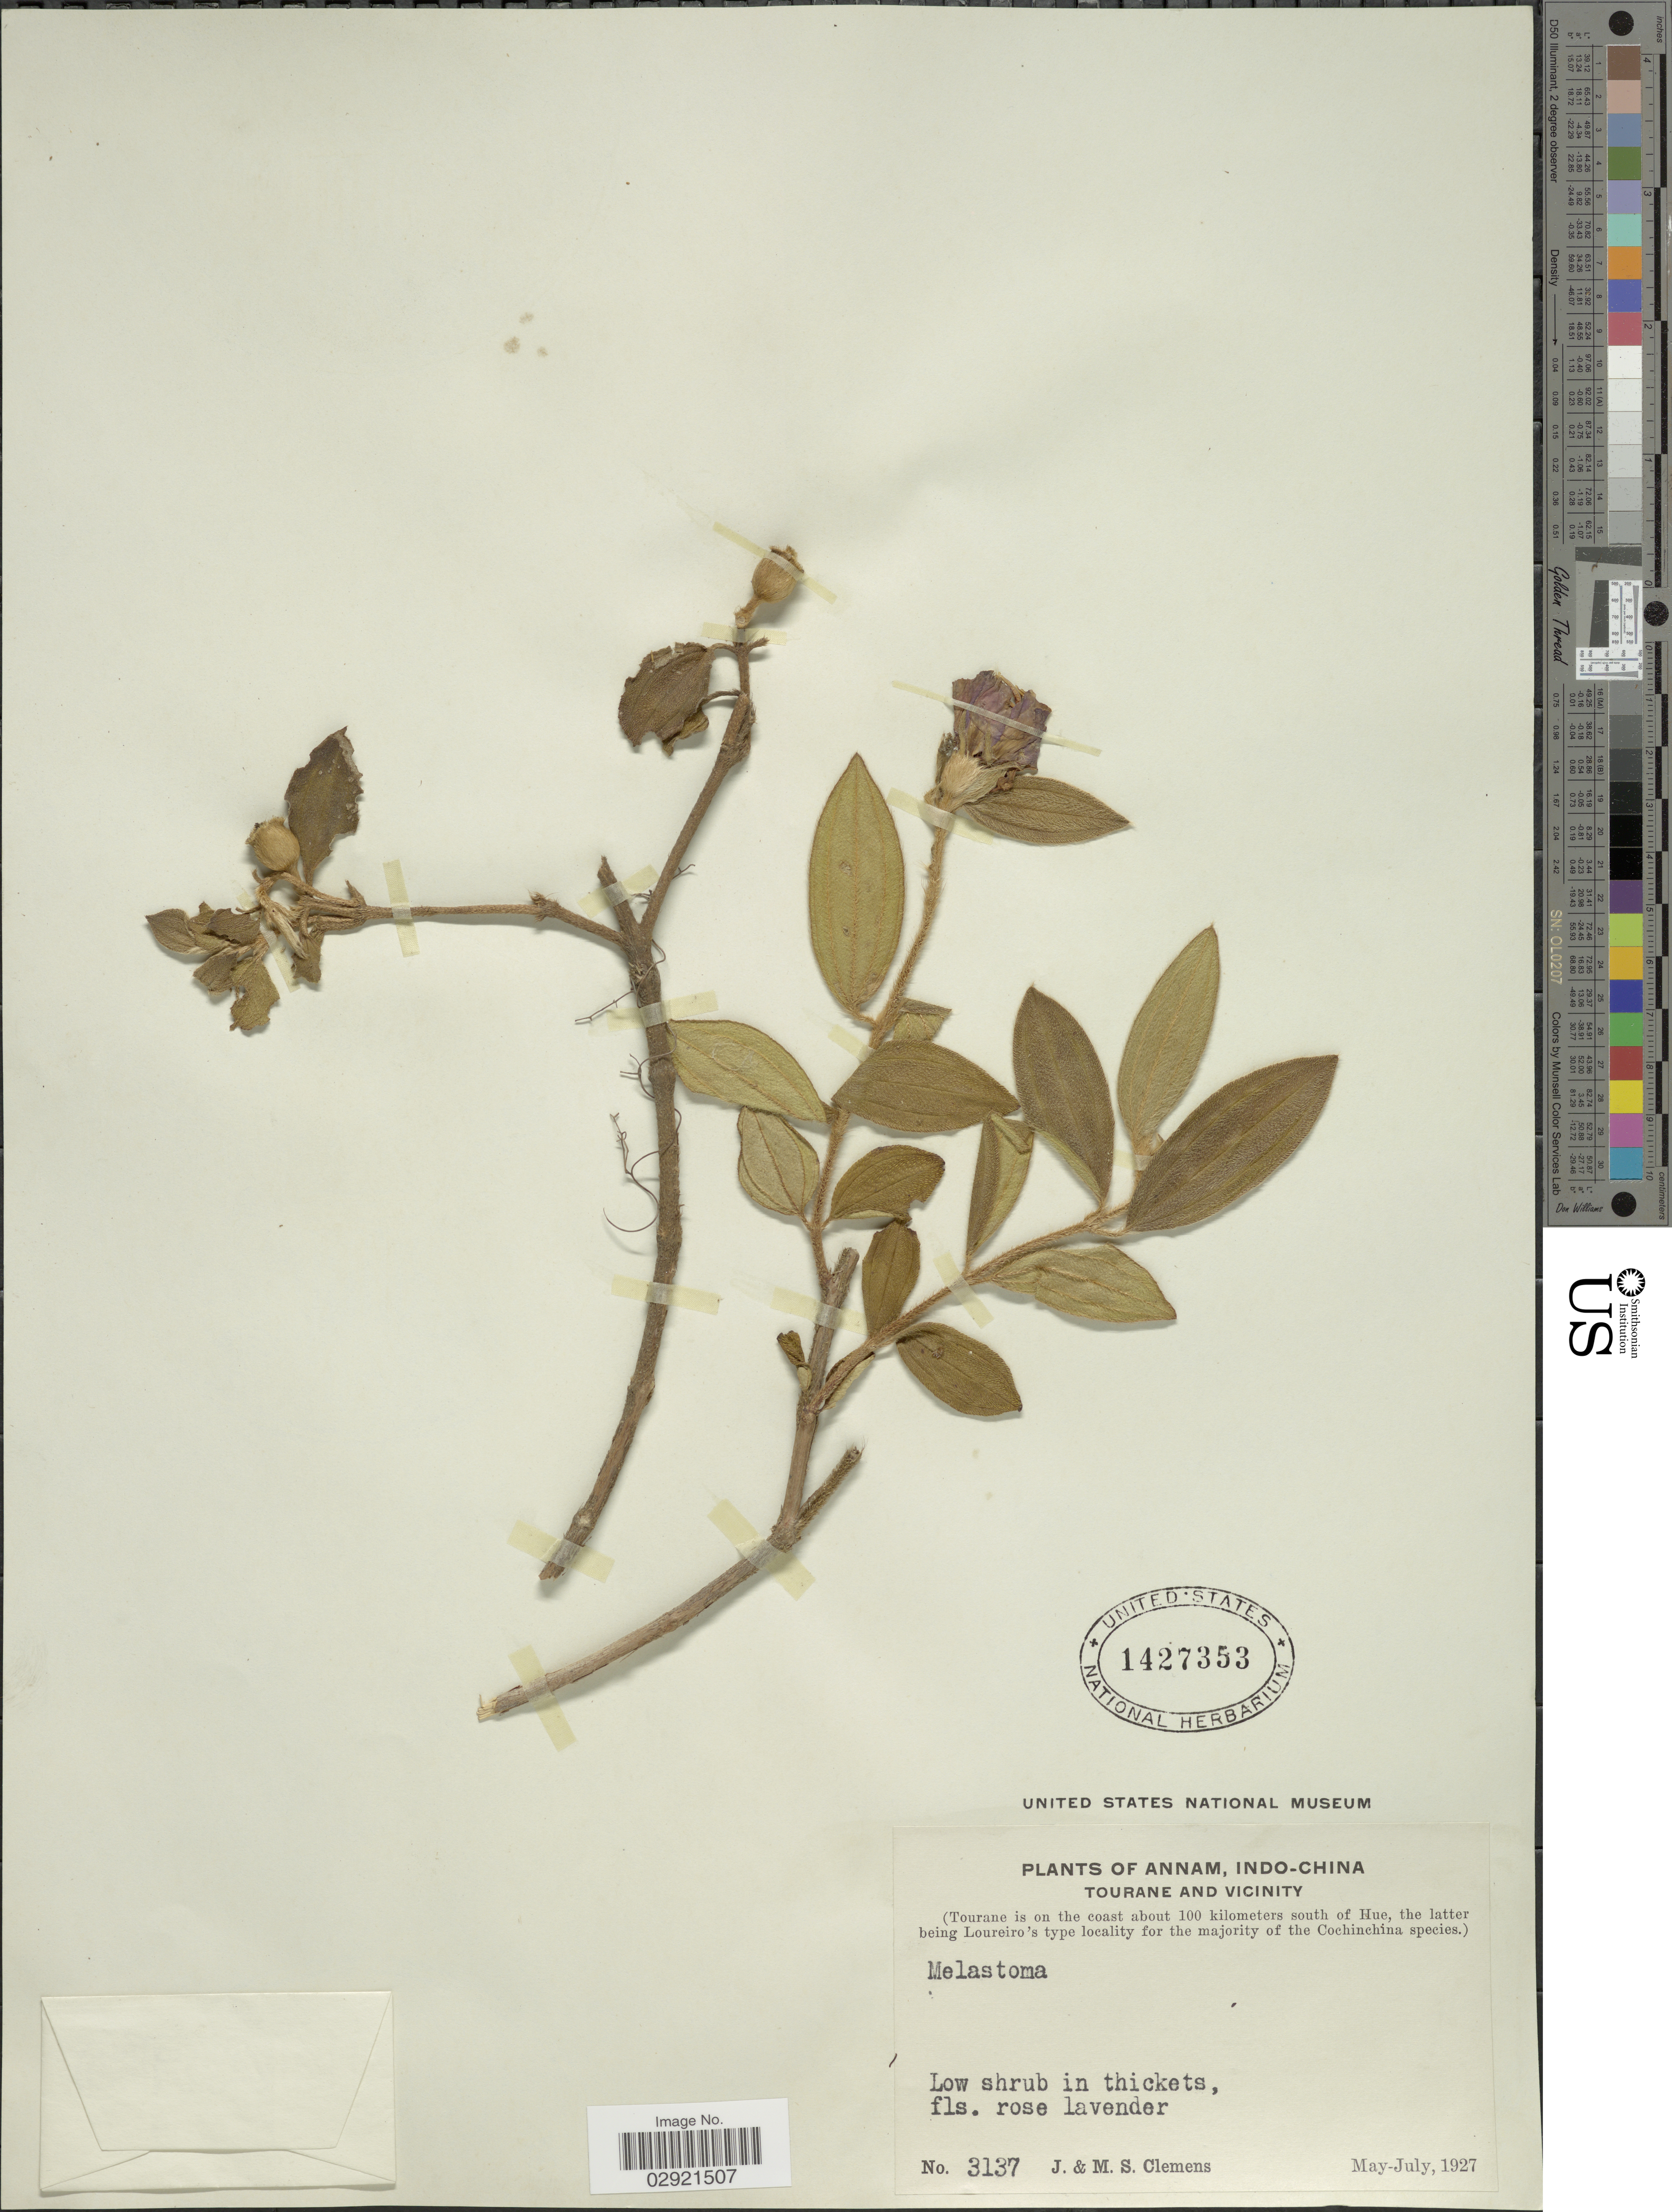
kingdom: Plantae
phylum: Tracheophyta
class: Magnoliopsida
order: Myrtales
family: Melastomataceae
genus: Melastoma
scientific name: Melastoma sp.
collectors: J. Clemens & M. S. Clemens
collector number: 3137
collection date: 1927-05/1927-07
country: Vietnam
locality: Annam, Indo-China. Tourane and Vicinity. (Tourane is on the coast about 100 kilometers south of Hue, the latter being Loureiro's type locality for the majority of the Cochinchina species).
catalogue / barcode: US 1427353